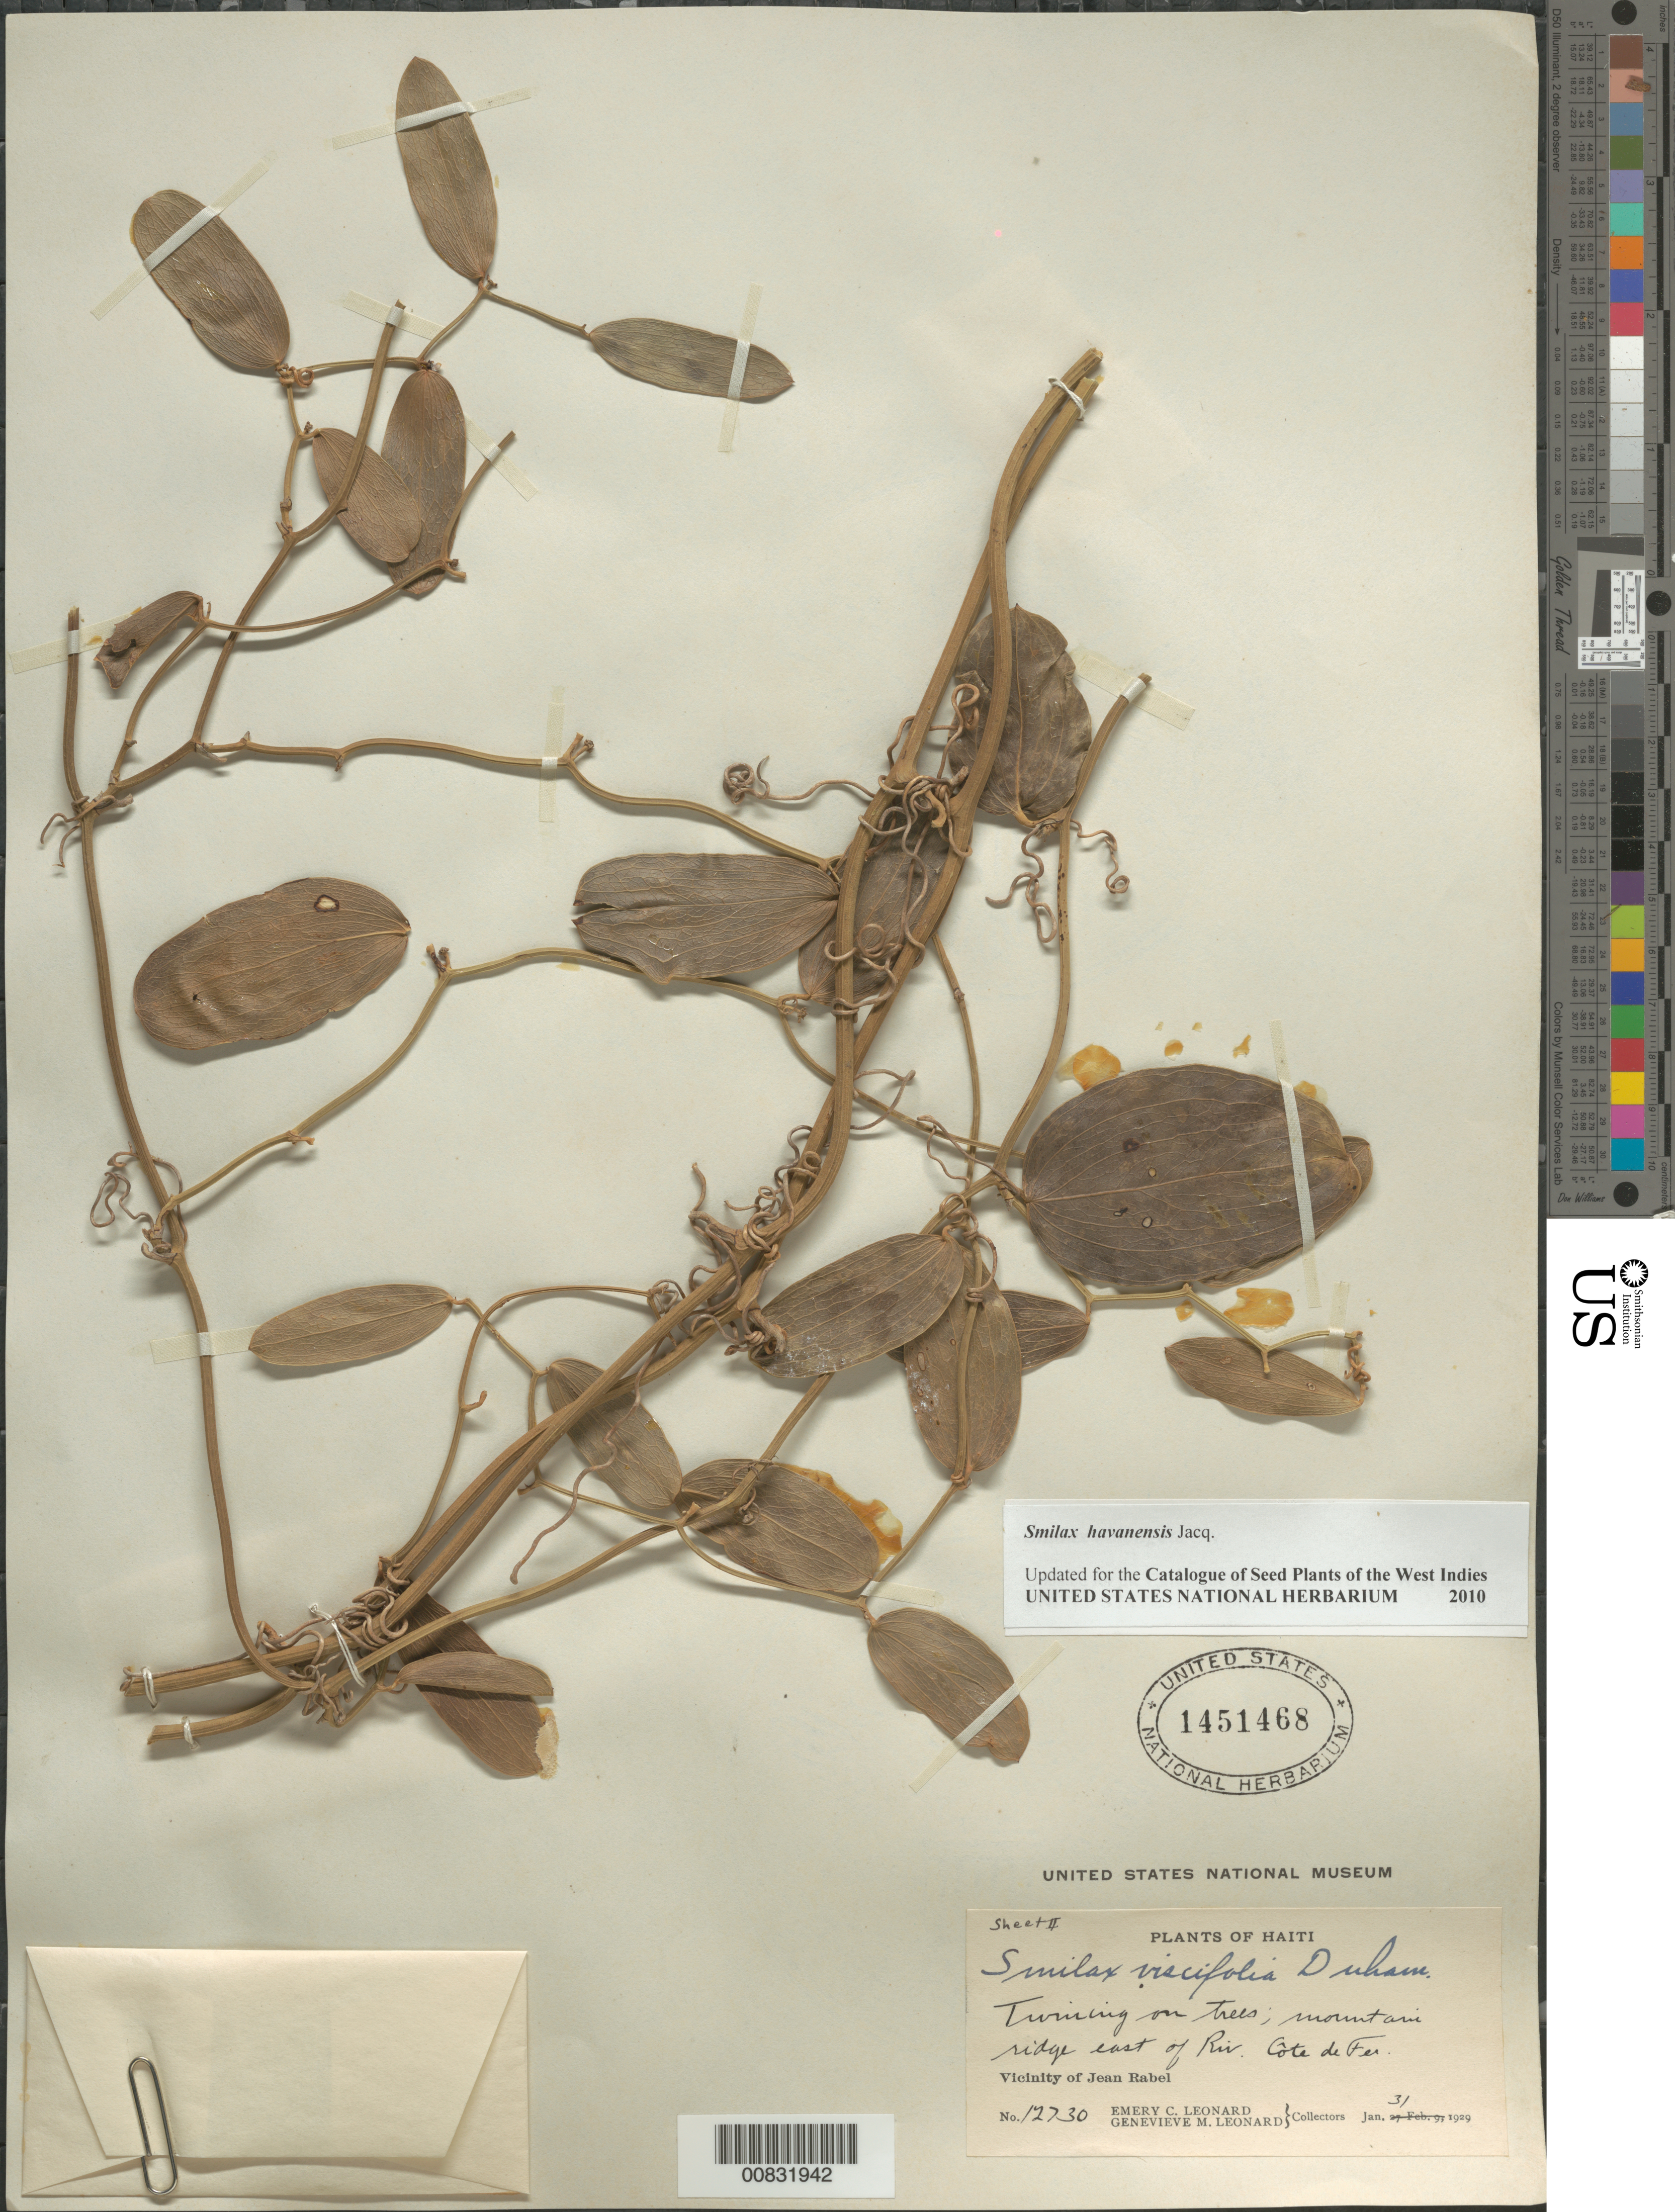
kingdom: Plantae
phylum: Tracheophyta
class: Liliopsida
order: Liliales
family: Smilacaceae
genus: Smilax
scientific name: Smilax havanensis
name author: Jacq.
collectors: E. C. Leonard & G. M. Leonard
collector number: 12730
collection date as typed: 31 Jan 1929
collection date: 1929-01-31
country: Haiti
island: Hispaniola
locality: Vicinity of Jean Rabel. Mountain ridge east of Riv. Côte-de-Fer.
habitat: Twining on trees.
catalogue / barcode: US 1451468